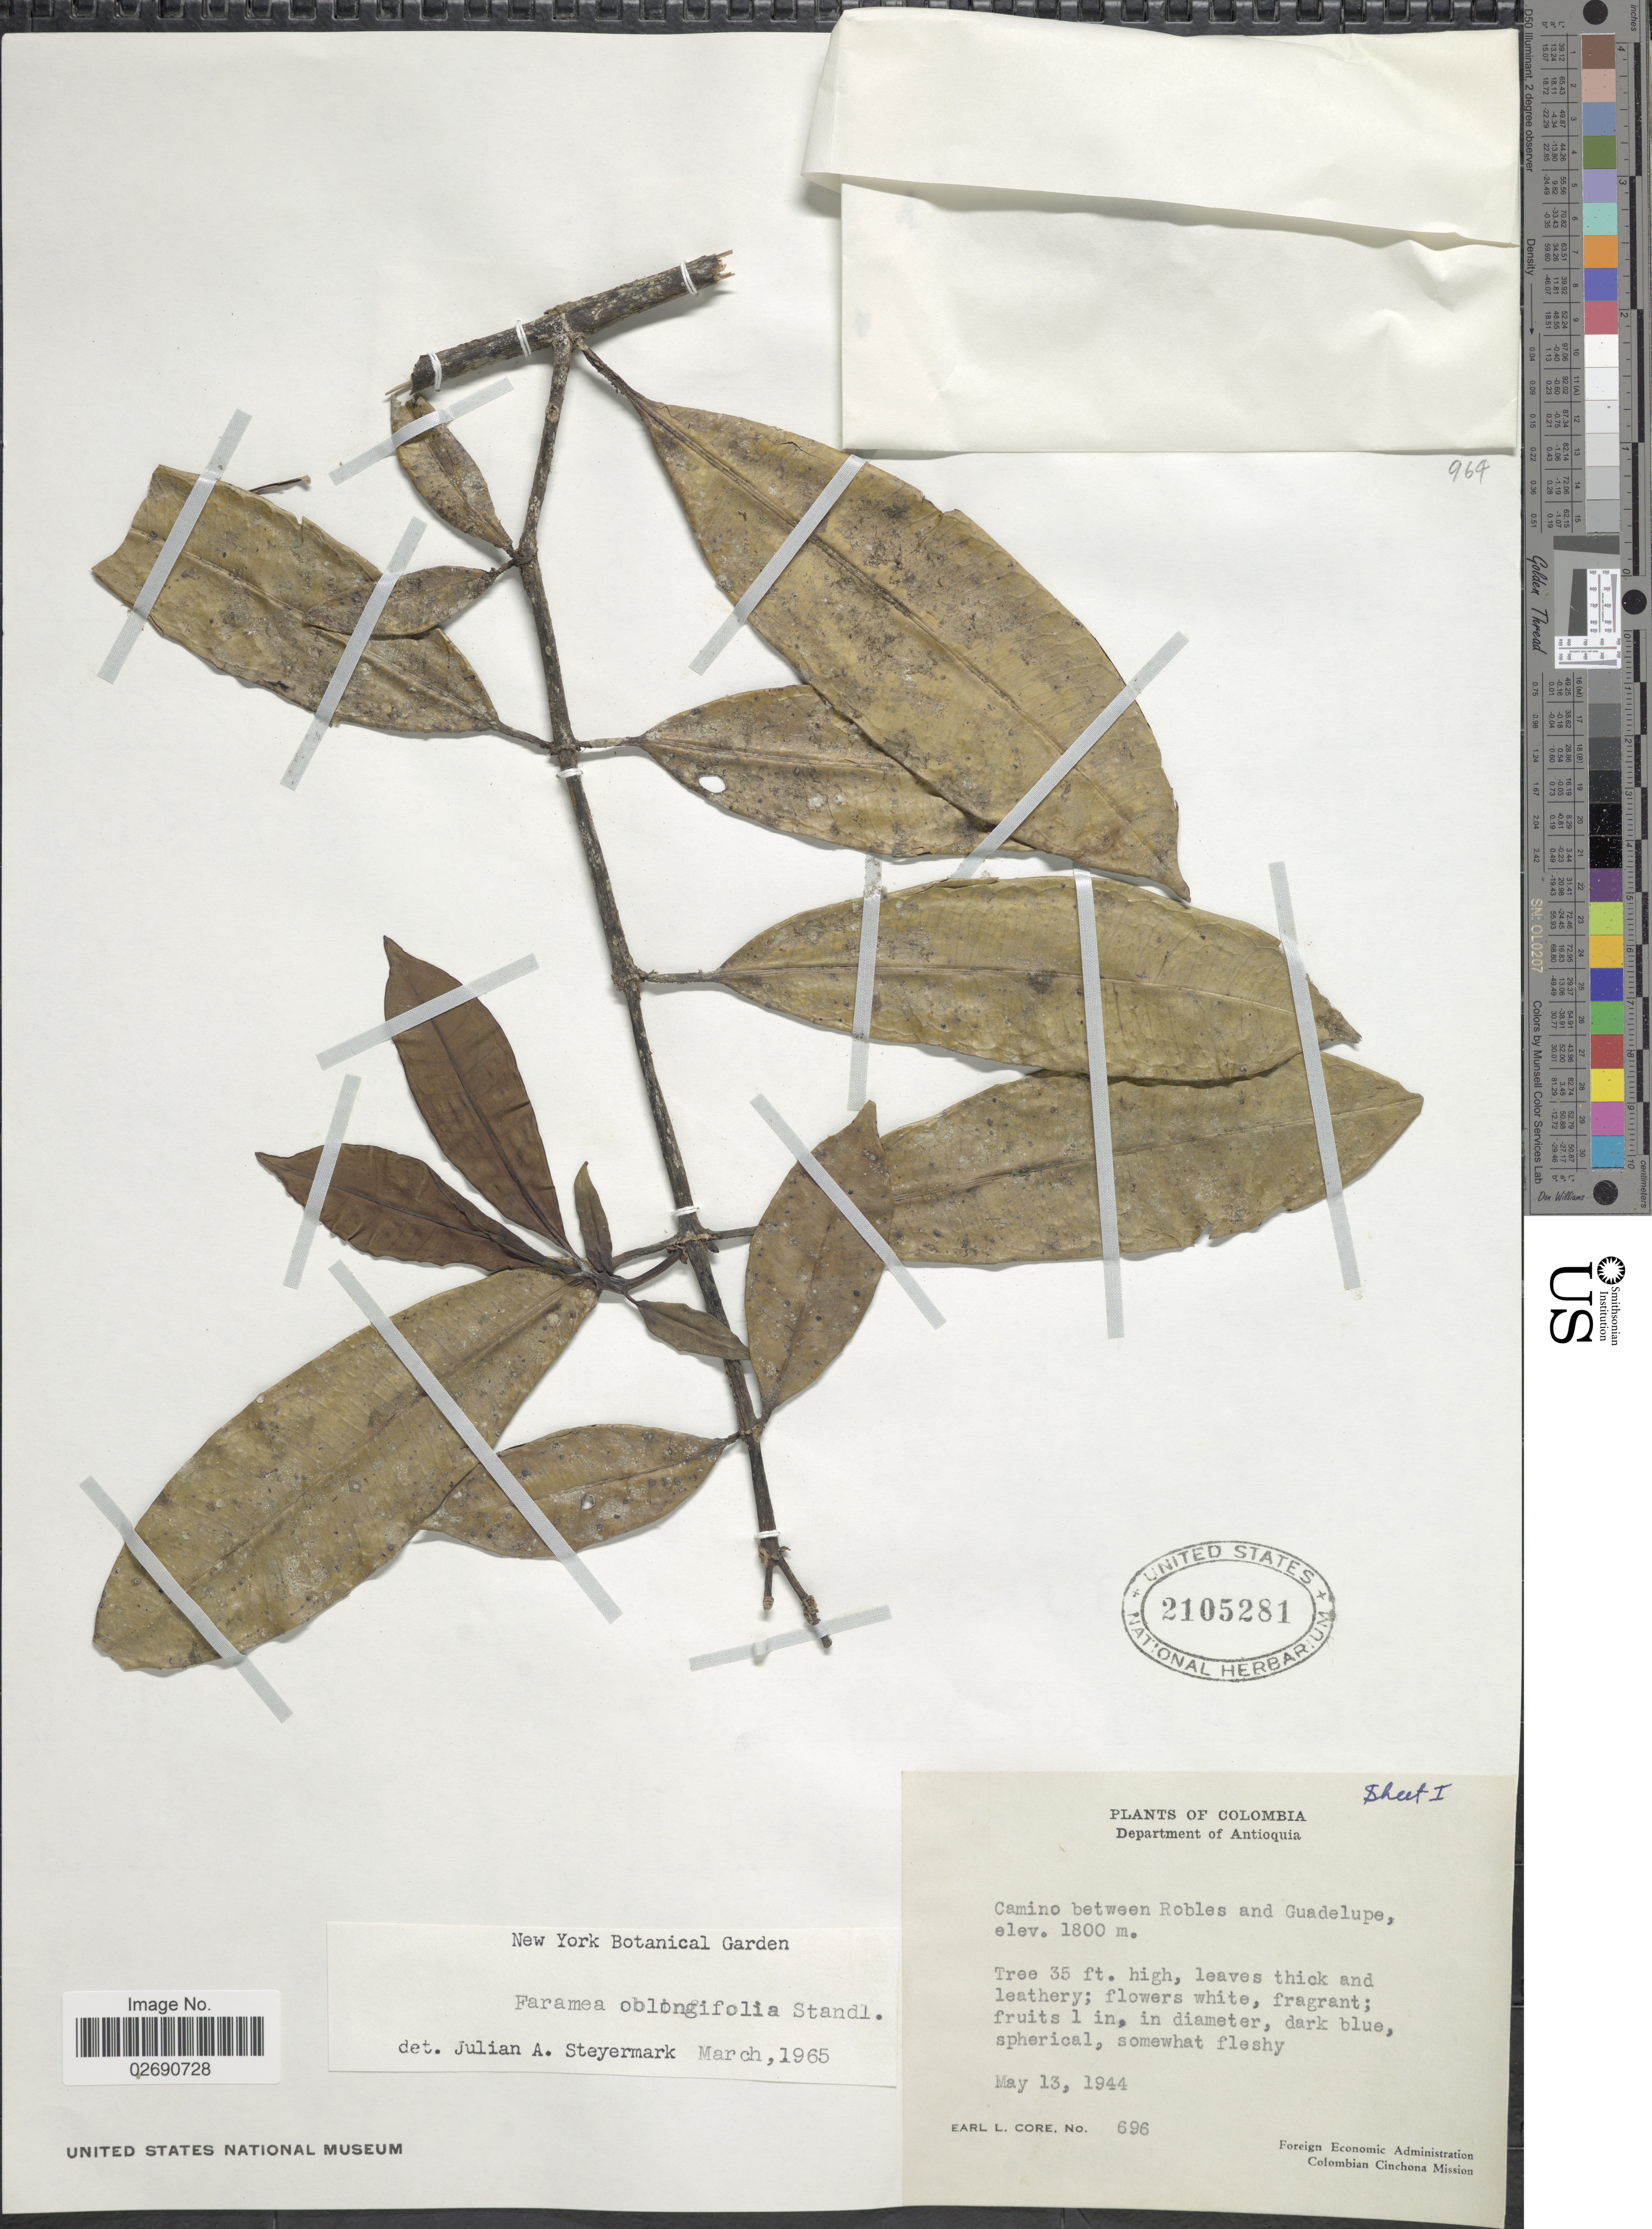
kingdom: Plantae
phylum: Tracheophyta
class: Magnoliopsida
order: Gentianales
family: Rubiaceae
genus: Faramea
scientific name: Faramea oblongifolia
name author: Standl.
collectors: E. L. Core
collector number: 696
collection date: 1944-05-13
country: Colombia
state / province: Antioquia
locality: Department of Antioquia, Camino between Robles and Guadelupe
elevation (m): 1800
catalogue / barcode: US 2105281